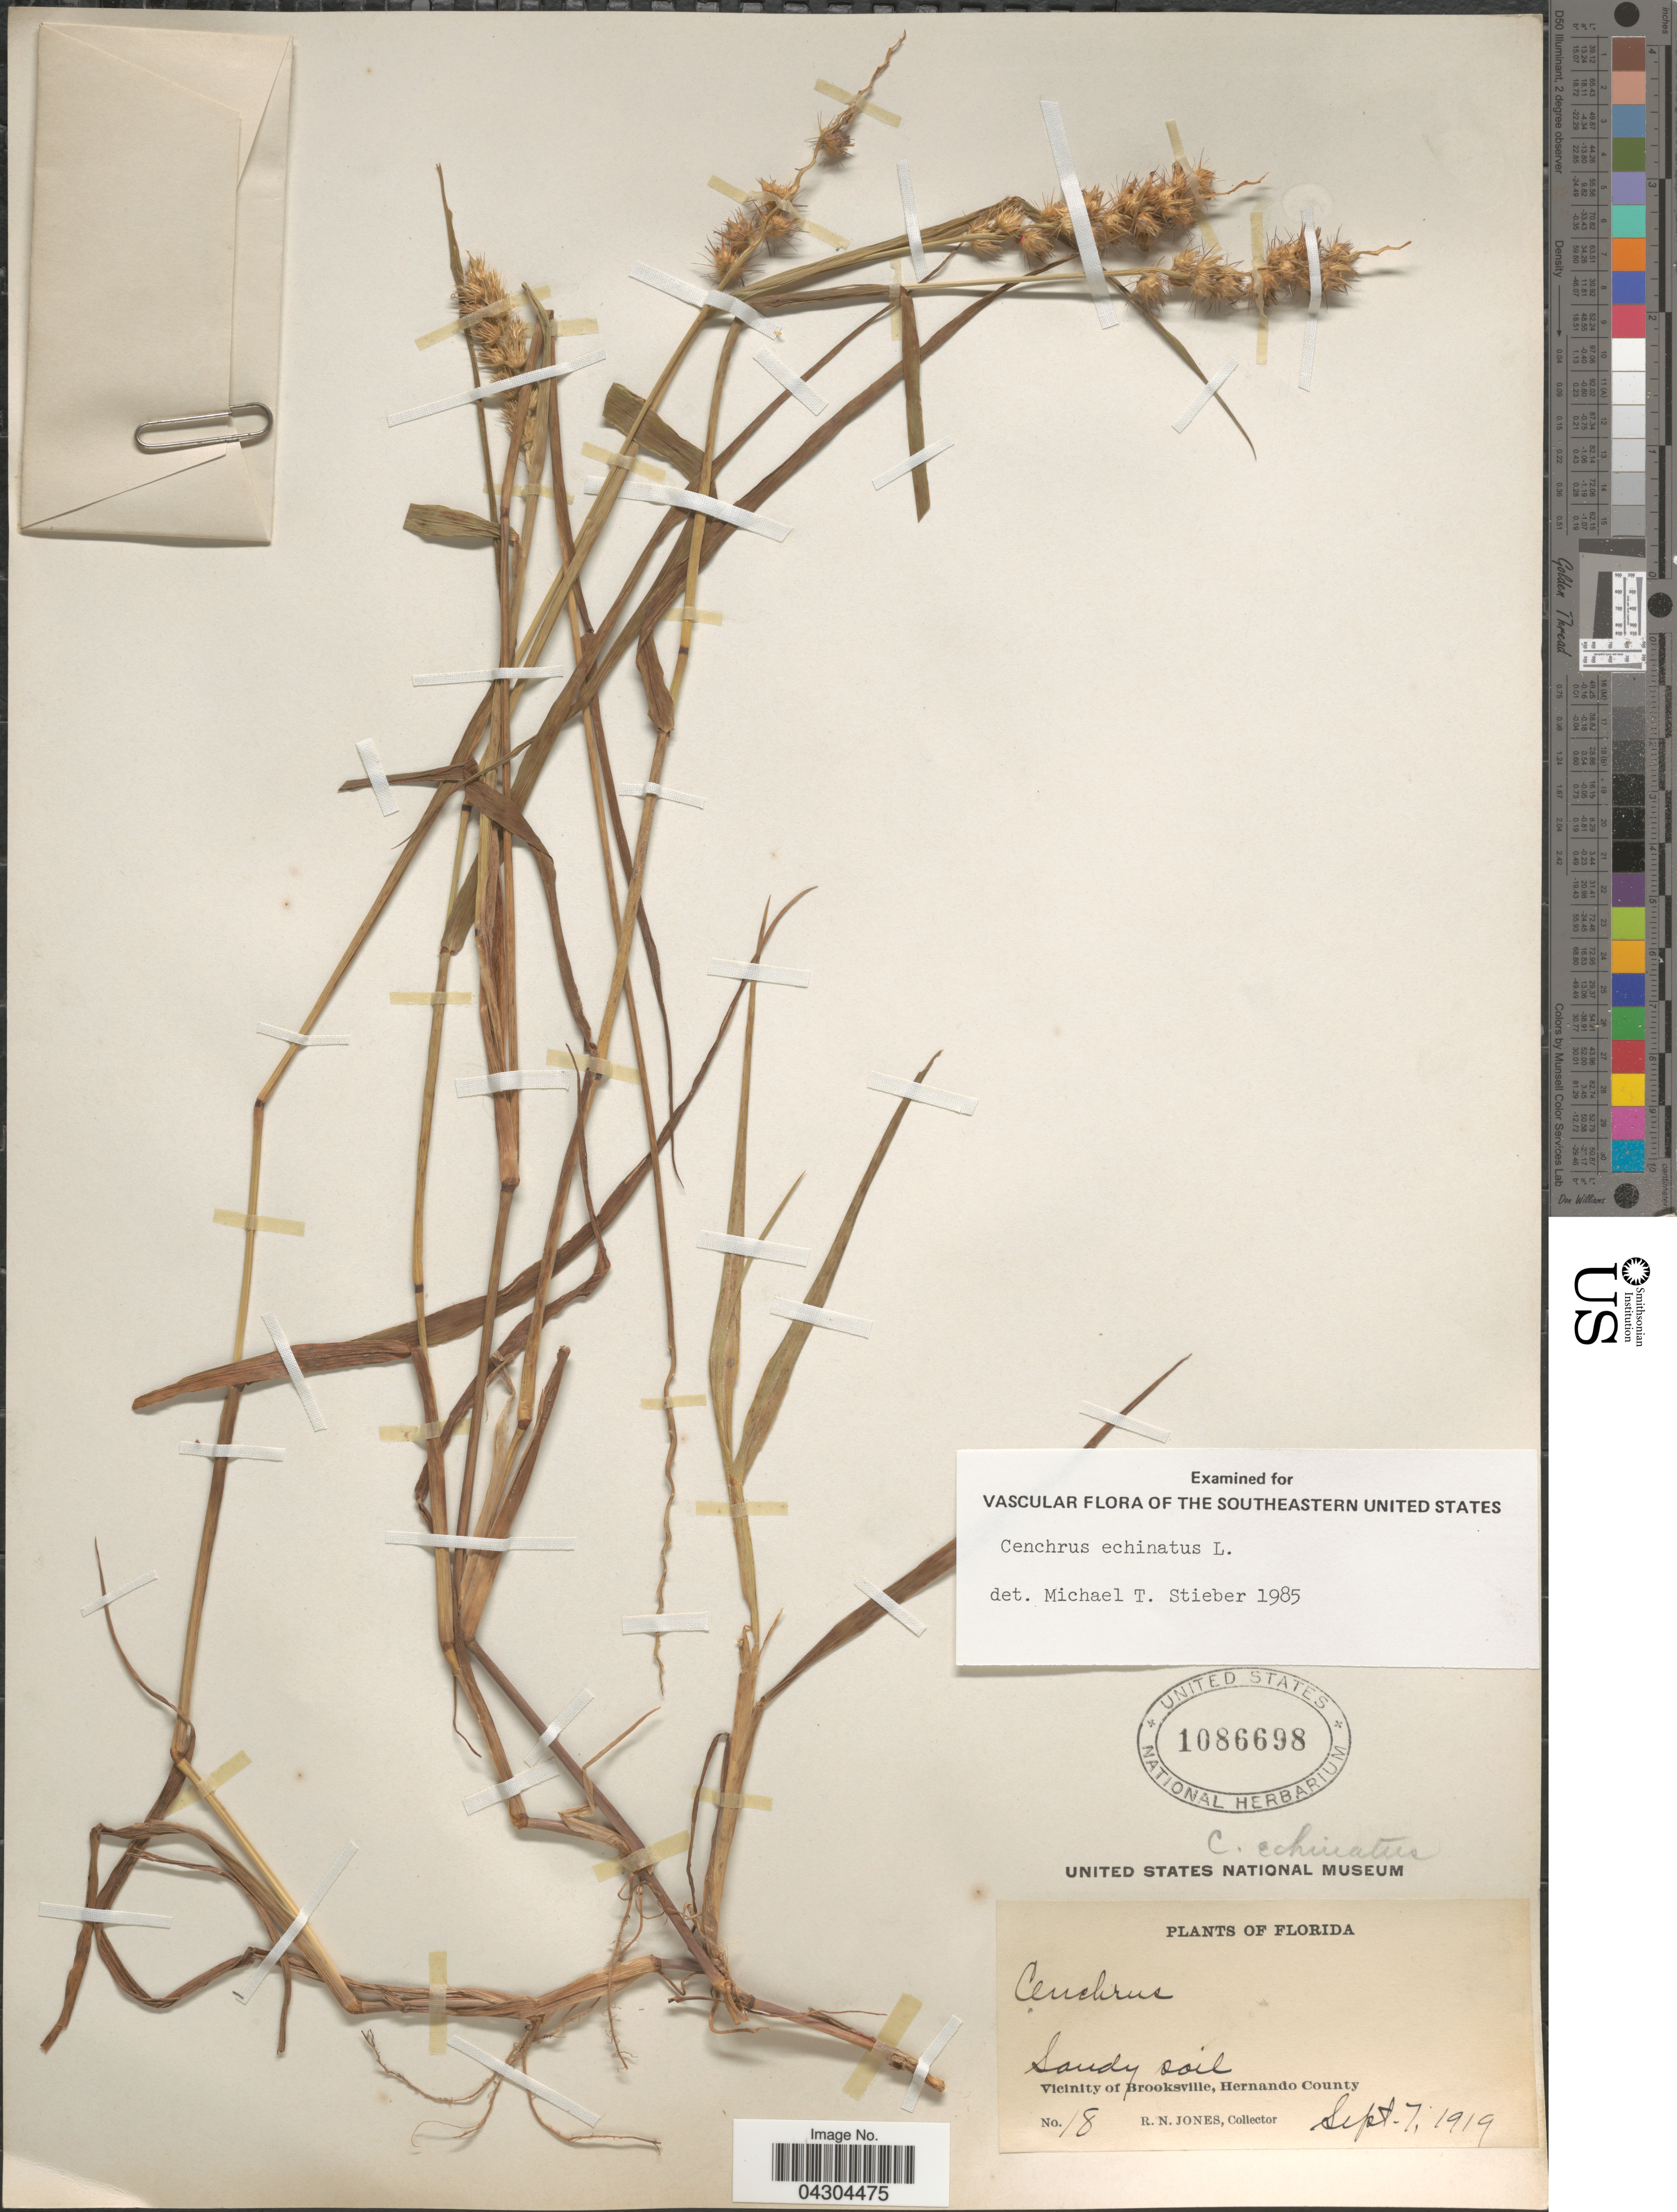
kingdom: Plantae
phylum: Tracheophyta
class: Liliopsida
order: Poales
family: Poaceae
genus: Cenchrus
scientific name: Cenchrus echinatus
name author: L.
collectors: R. N. Jones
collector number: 18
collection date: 1919-09-07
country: United States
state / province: Florida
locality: Sandy soil. Vicinity of Brooksville, Hernando County.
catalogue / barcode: US 1086698